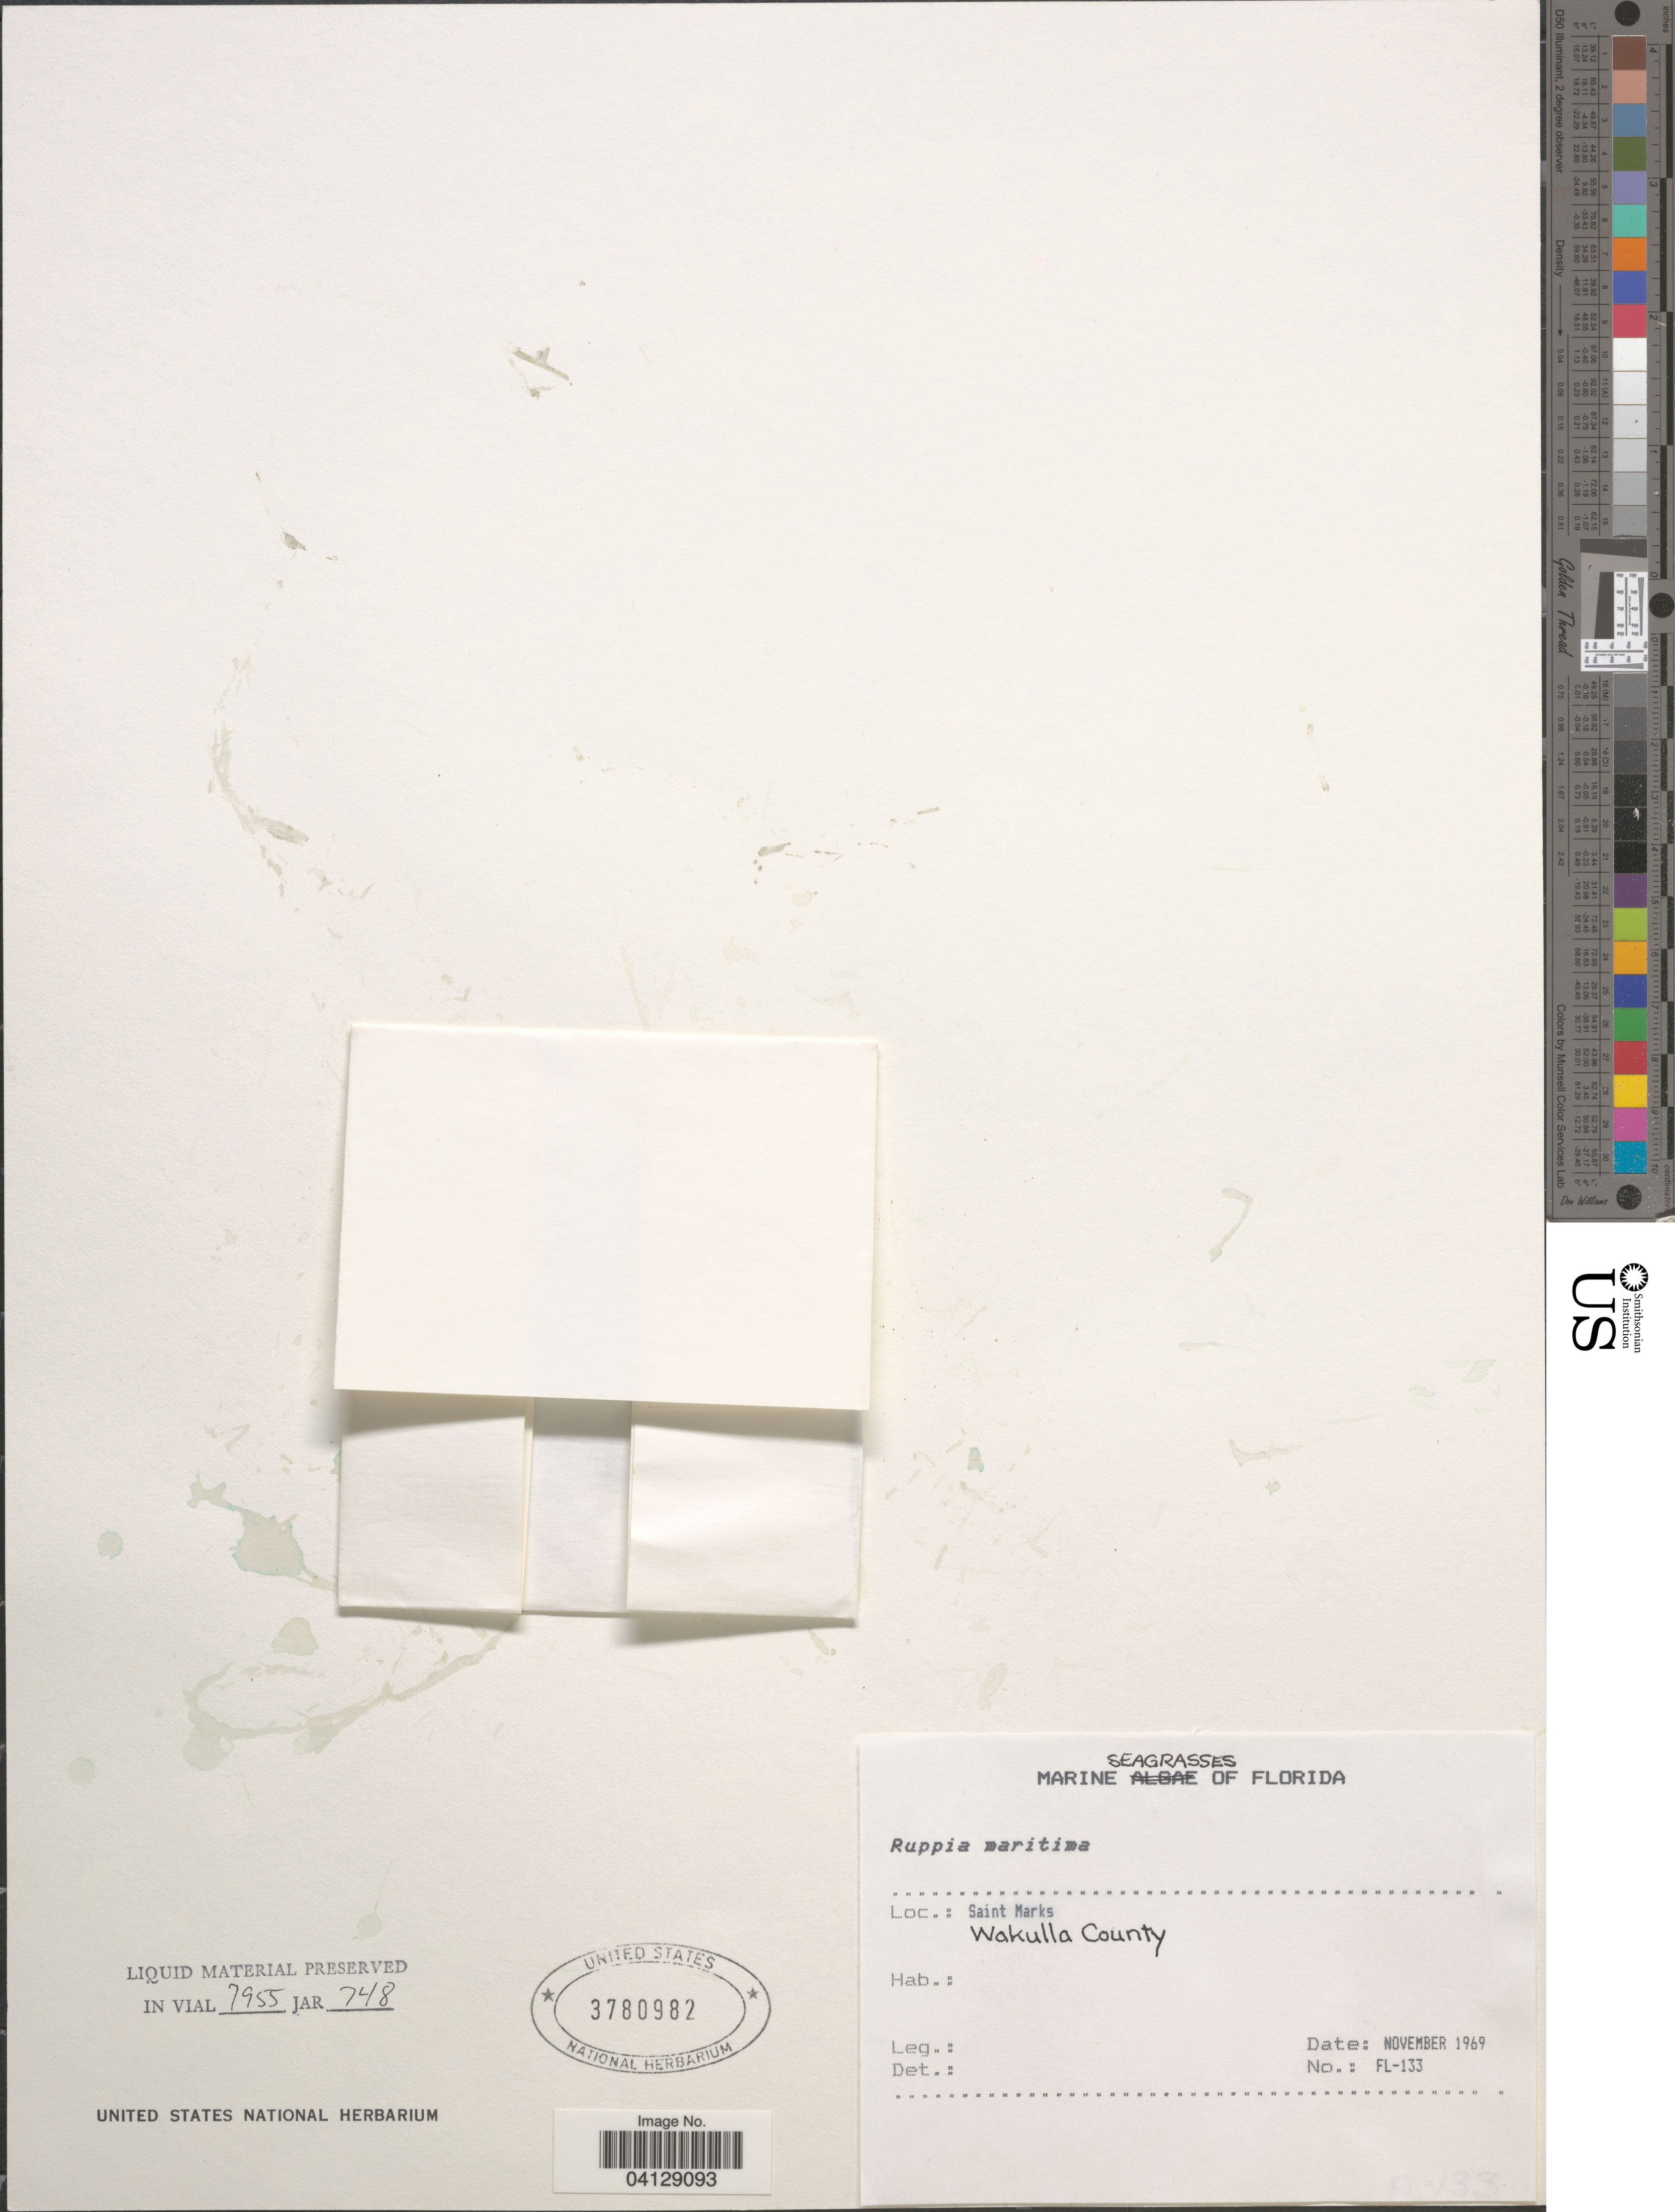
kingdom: Plantae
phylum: Tracheophyta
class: Liliopsida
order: Alismatales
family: Ruppiaceae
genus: Ruppia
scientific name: Ruppia maritima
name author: L.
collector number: FL-133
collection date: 1969-11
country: United States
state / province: Florida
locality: Saint Marks. Wakulla County.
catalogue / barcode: US 3780982